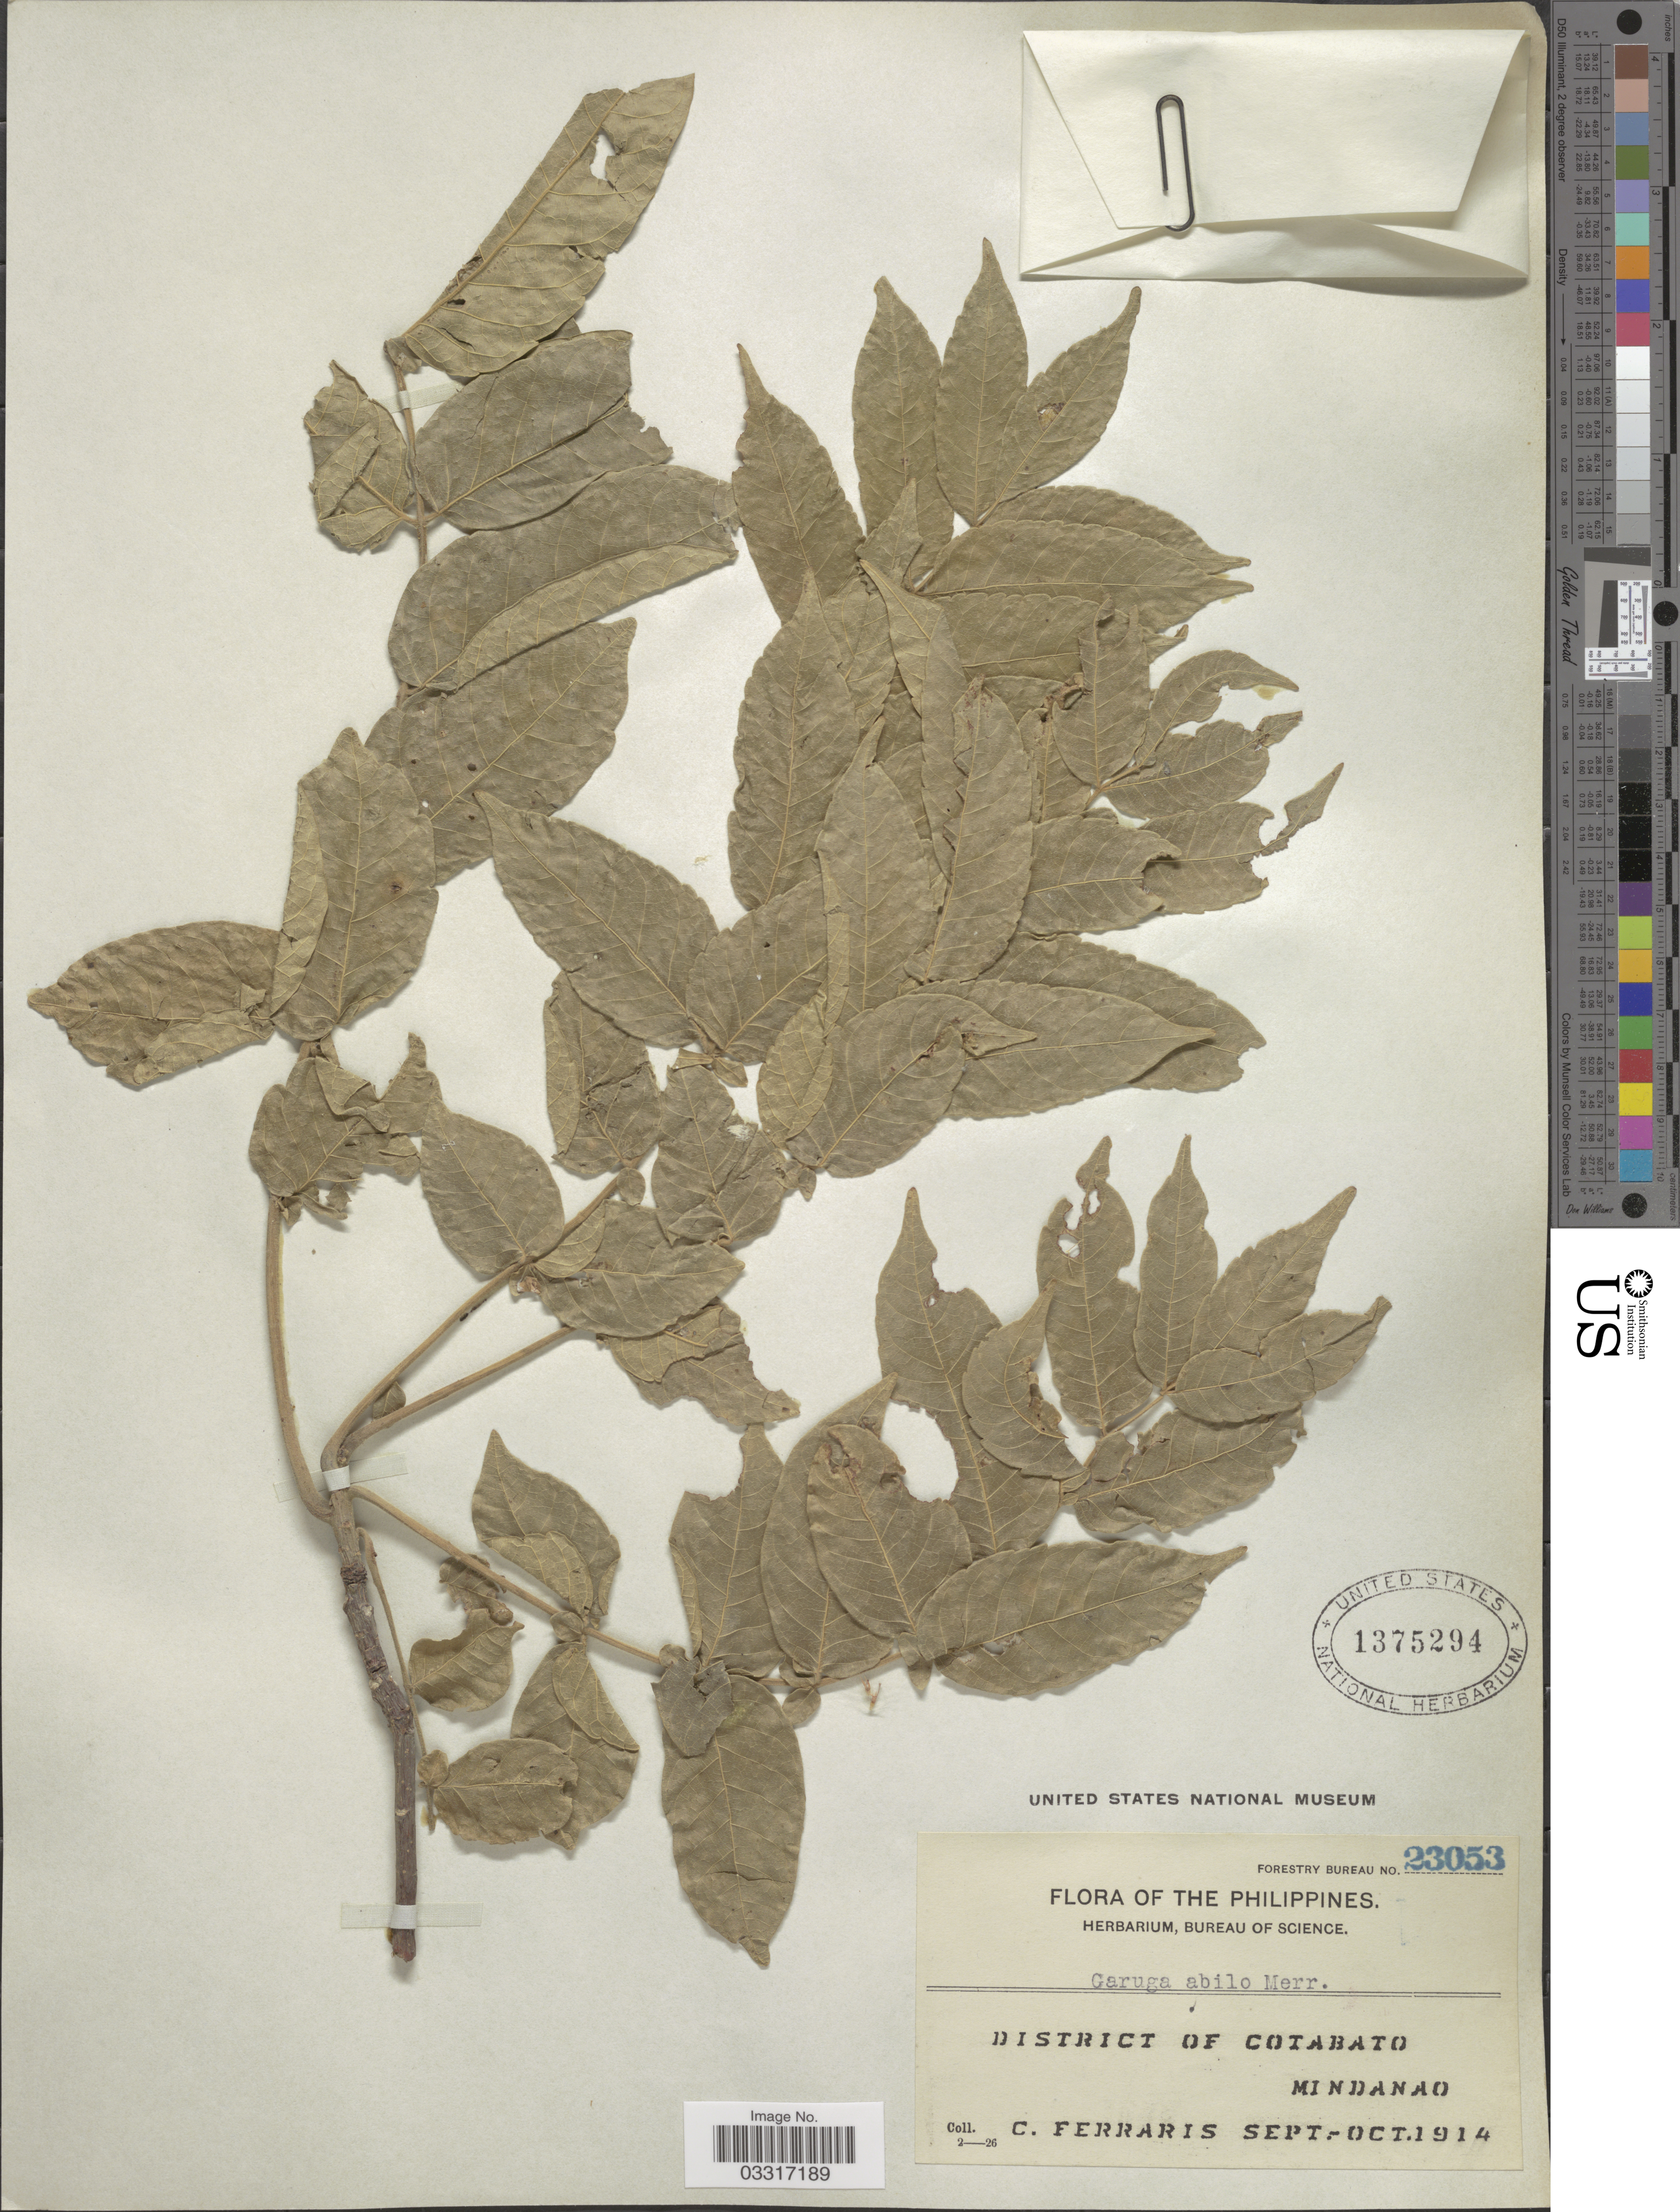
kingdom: Plantae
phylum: Tracheophyta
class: Magnoliopsida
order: Sapindales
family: Burseraceae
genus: Garuga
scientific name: Garuga floribunda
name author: Decne.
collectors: C. Ferraris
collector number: Forestry Bureau 23053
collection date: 1914-09/1914-10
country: Philippines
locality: District of Cotabato Mindanao.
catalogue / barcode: US 1375294